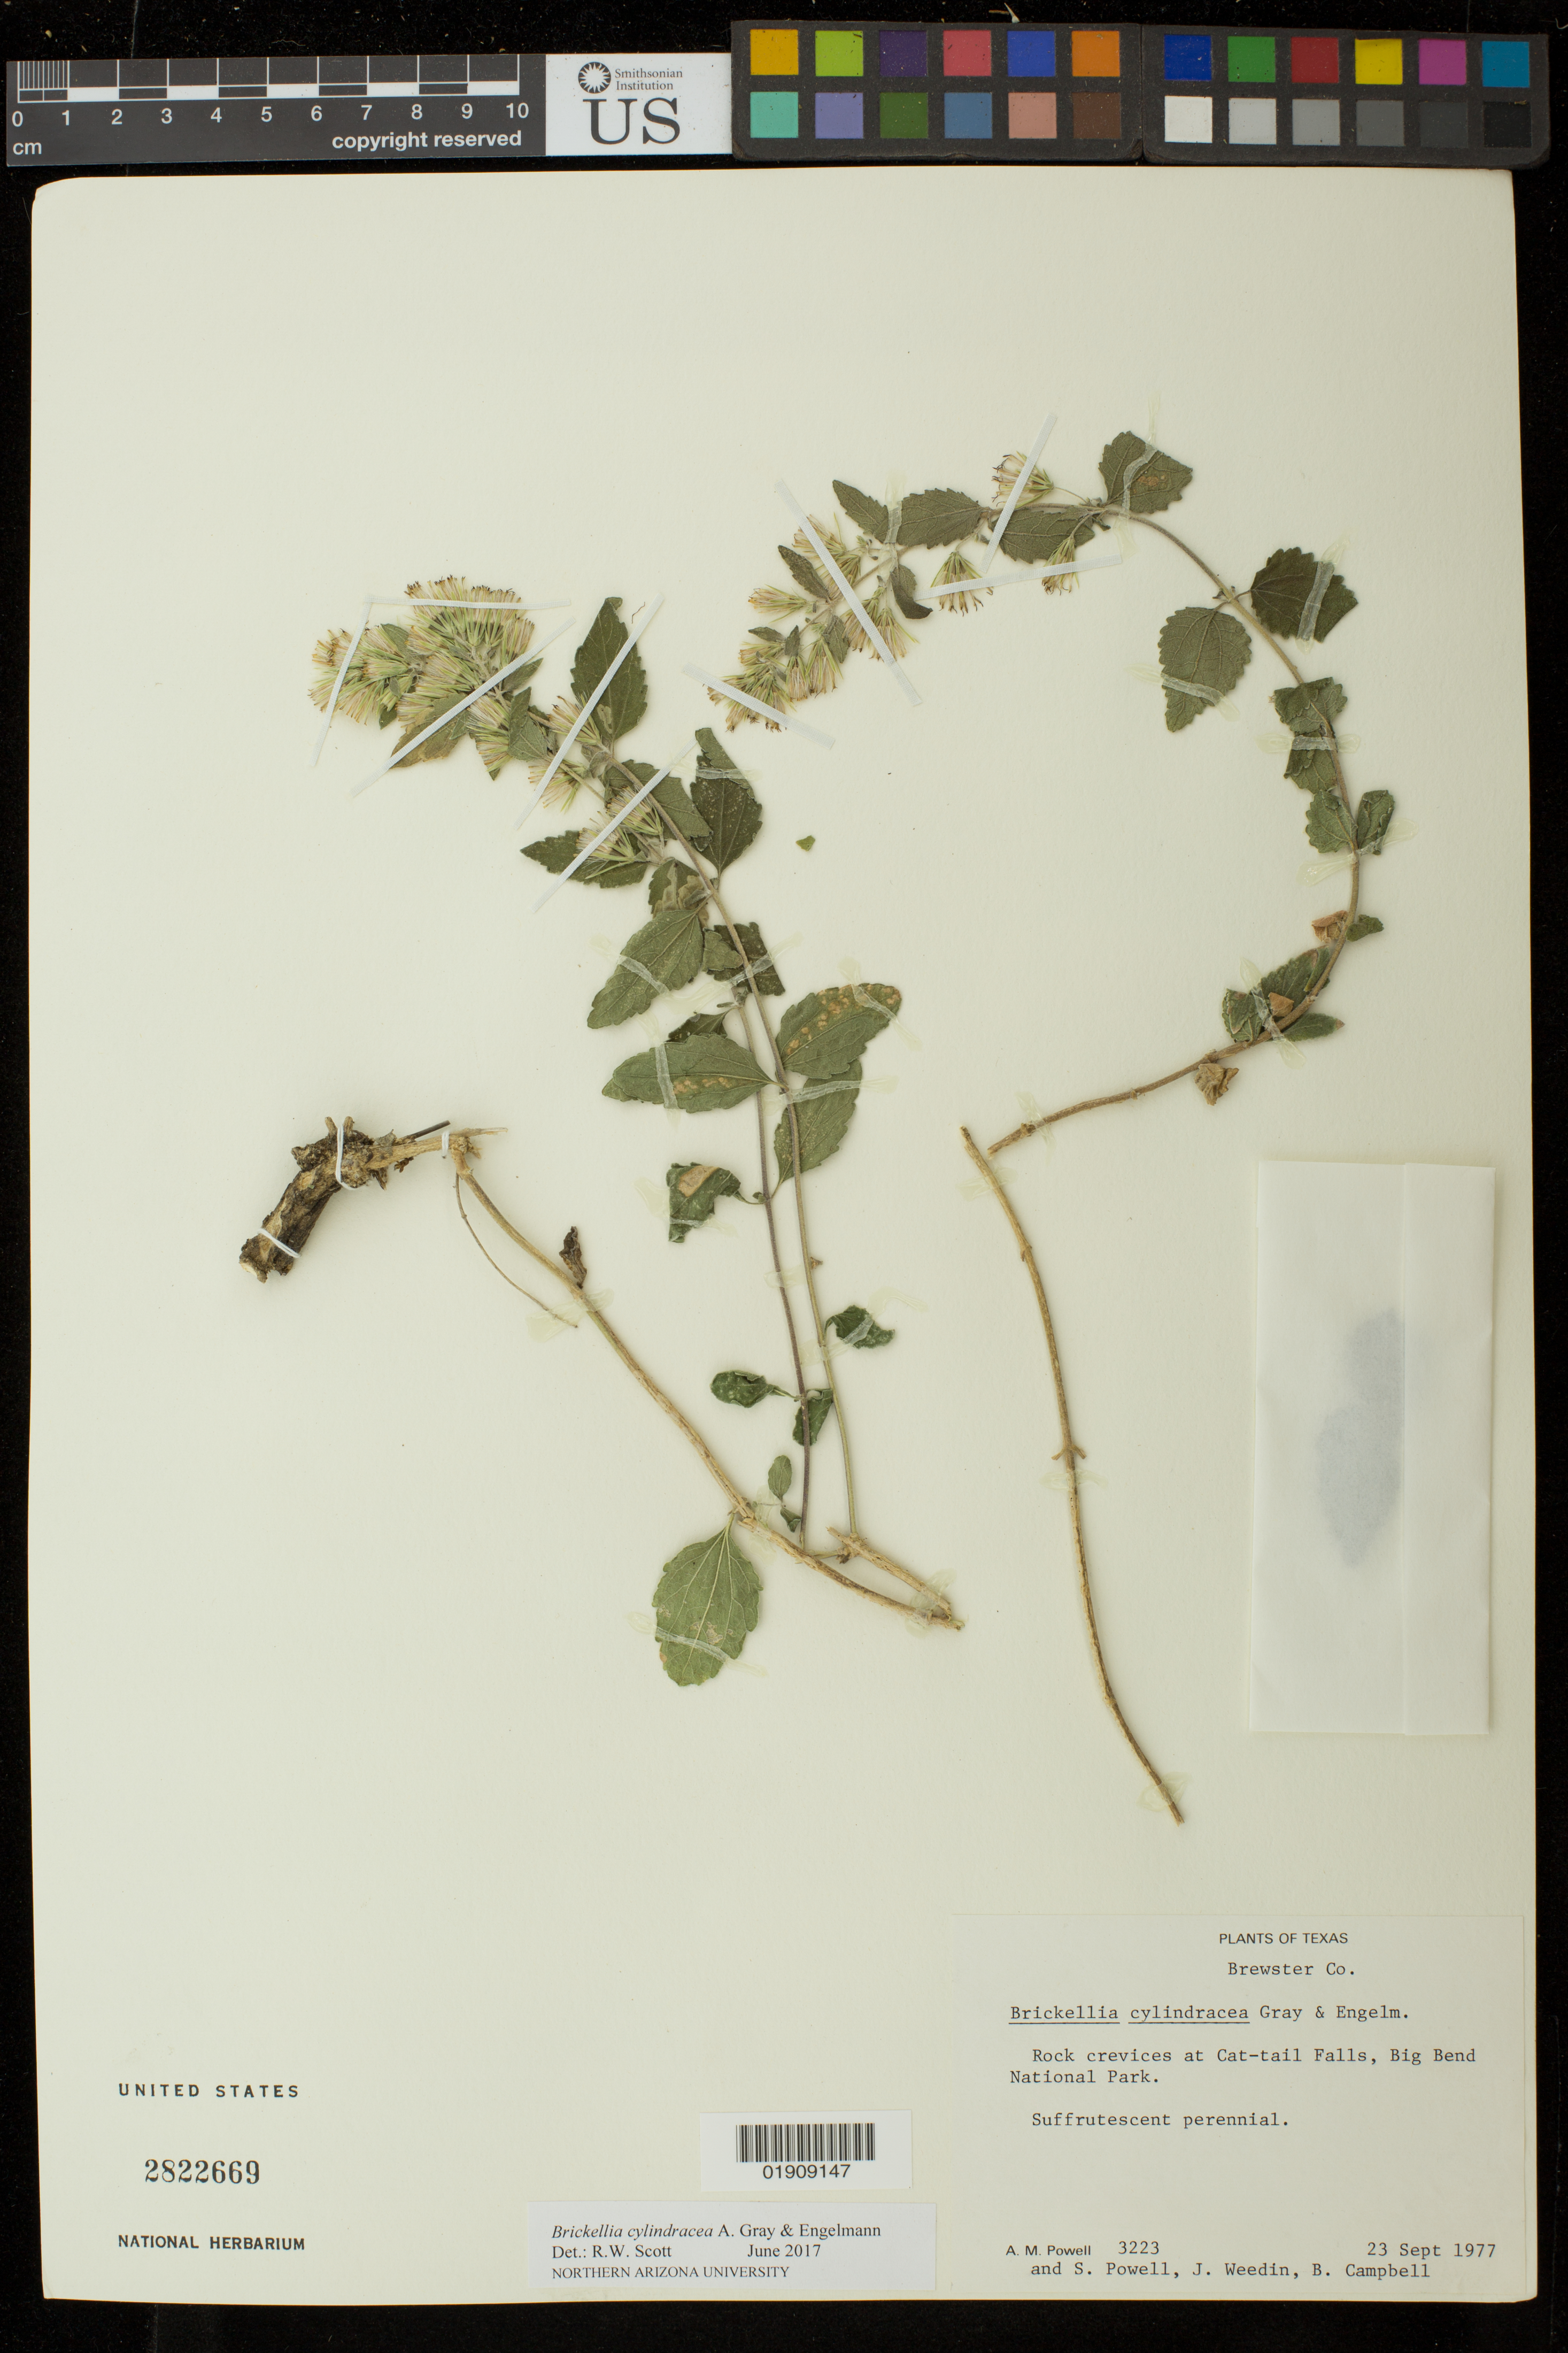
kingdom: Plantae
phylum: Tracheophyta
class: Magnoliopsida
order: Asterales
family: Asteraceae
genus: Brickellia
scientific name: Brickellia cylindracea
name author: A. Gray & Engelm. in A. Gray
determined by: Scott, Randall W., (ASC), Northern Arizona University (UNITED STATES)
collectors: A. M. Powell, S. Powell, J. Weedin & B. Campbell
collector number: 3223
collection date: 1977-09-23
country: United States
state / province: Texas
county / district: Brewster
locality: Cat-tail Falls, Big Bend National Park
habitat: Rock crevices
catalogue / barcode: US 2822669